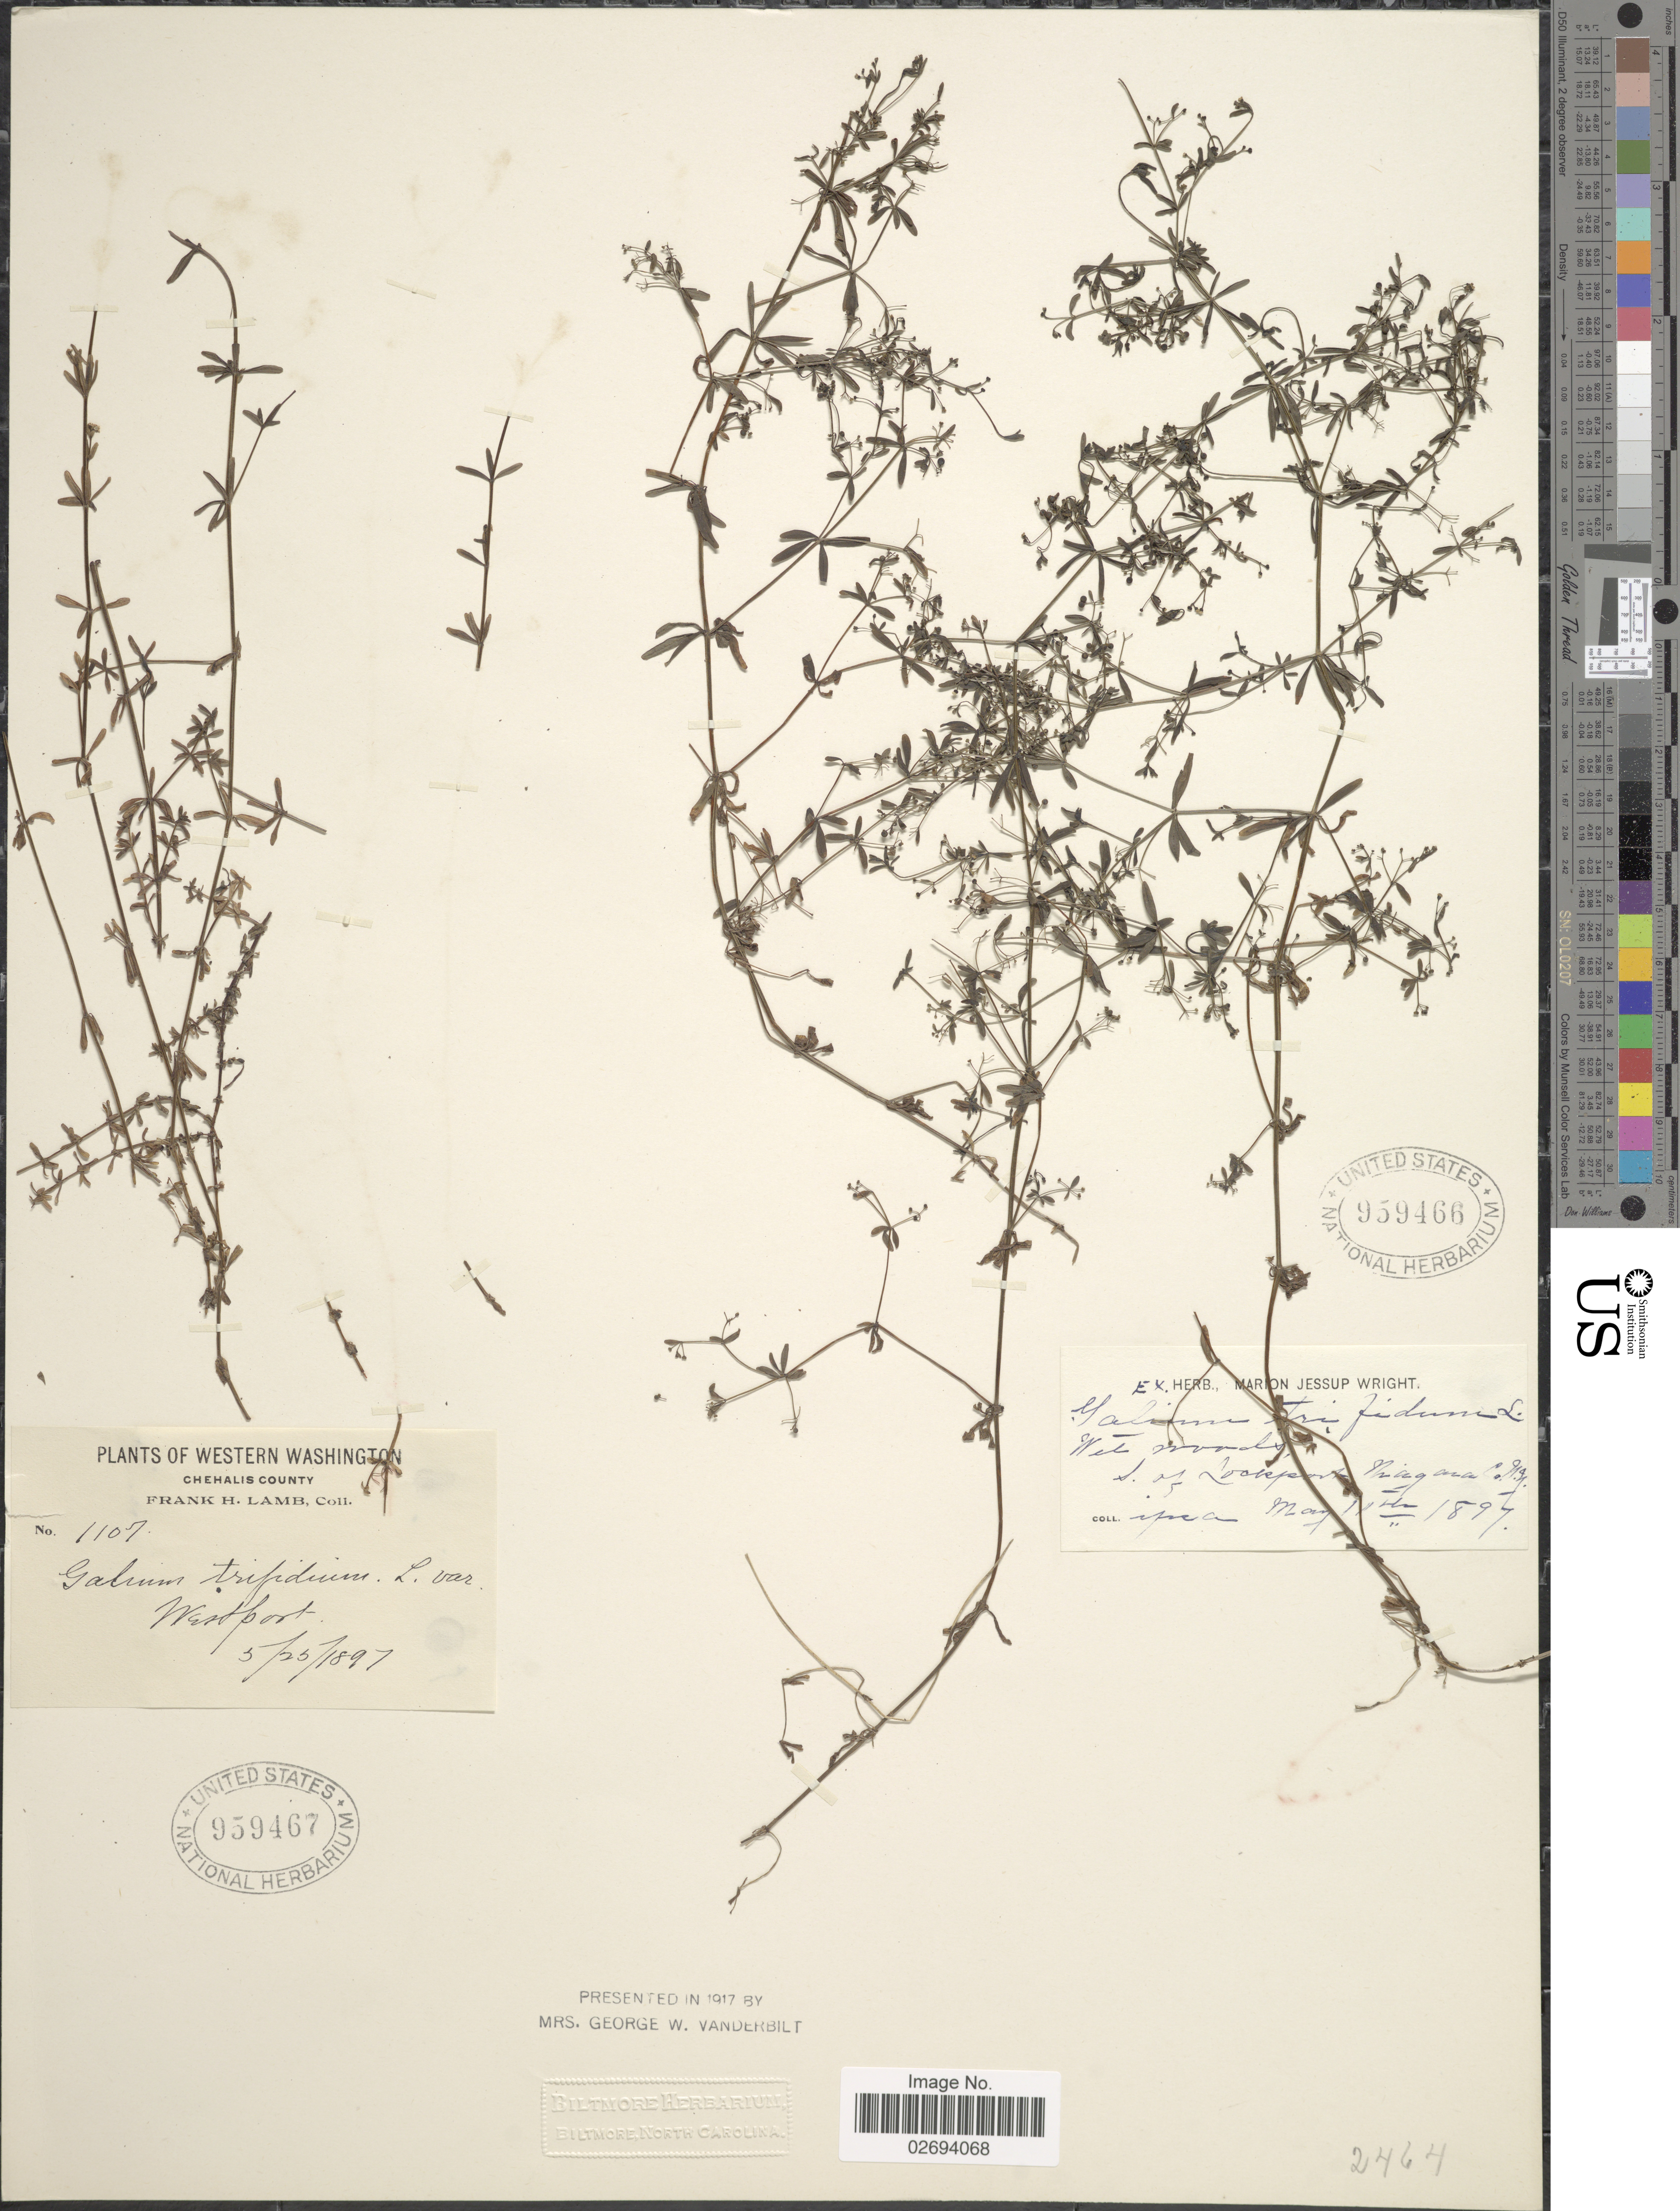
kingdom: Plantae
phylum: Tracheophyta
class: Magnoliopsida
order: Gentianales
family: Rubiaceae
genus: Galium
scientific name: Galium trifidum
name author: L.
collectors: M. J. Wright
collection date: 1897-05-11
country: United States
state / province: New York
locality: S. of Lockport, Niagara Co.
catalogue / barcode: US 959466